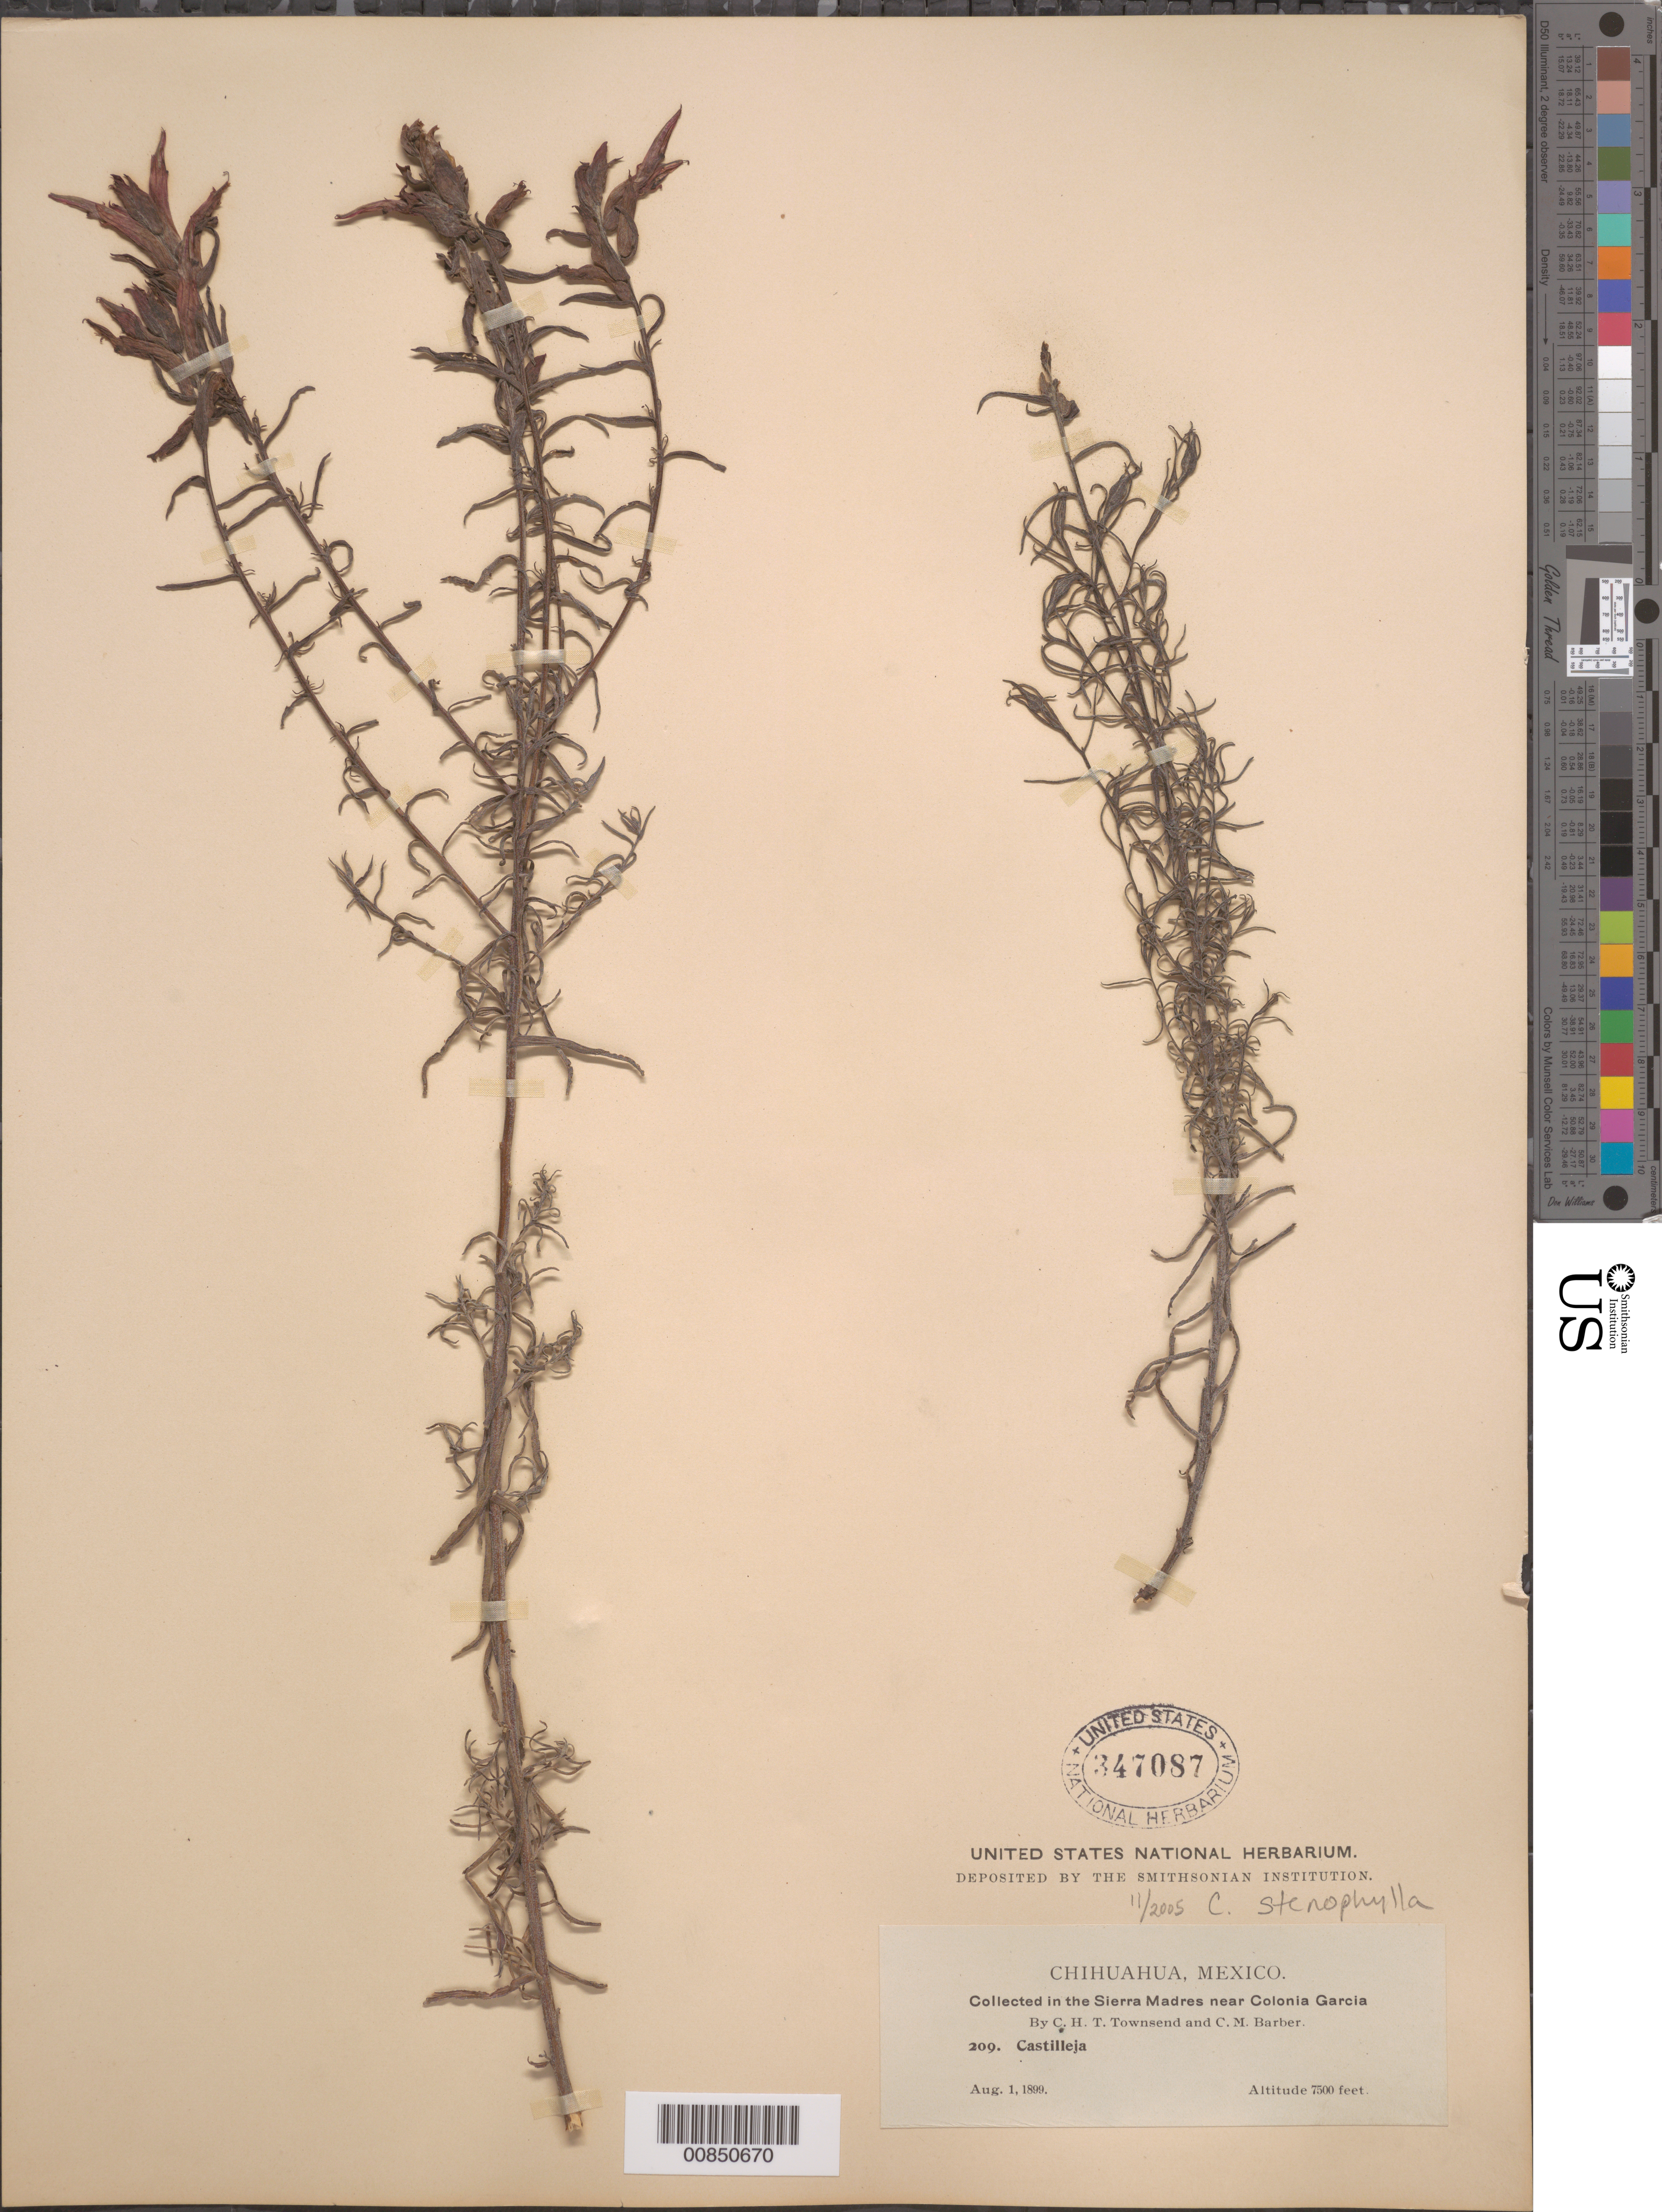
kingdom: Plantae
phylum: Tracheophyta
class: Magnoliopsida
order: Lamiales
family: Orobanchaceae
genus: Castilleja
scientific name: Castilleja stenophylla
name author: M.E. Jones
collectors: C. H. T. Townsend & C. Barber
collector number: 209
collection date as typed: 01 Aug 1899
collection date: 1899-08-01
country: Mexico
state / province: Chihuahua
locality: Sierra Madre, near Colonia García. Chihuahua.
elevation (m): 2286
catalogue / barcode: US 347087